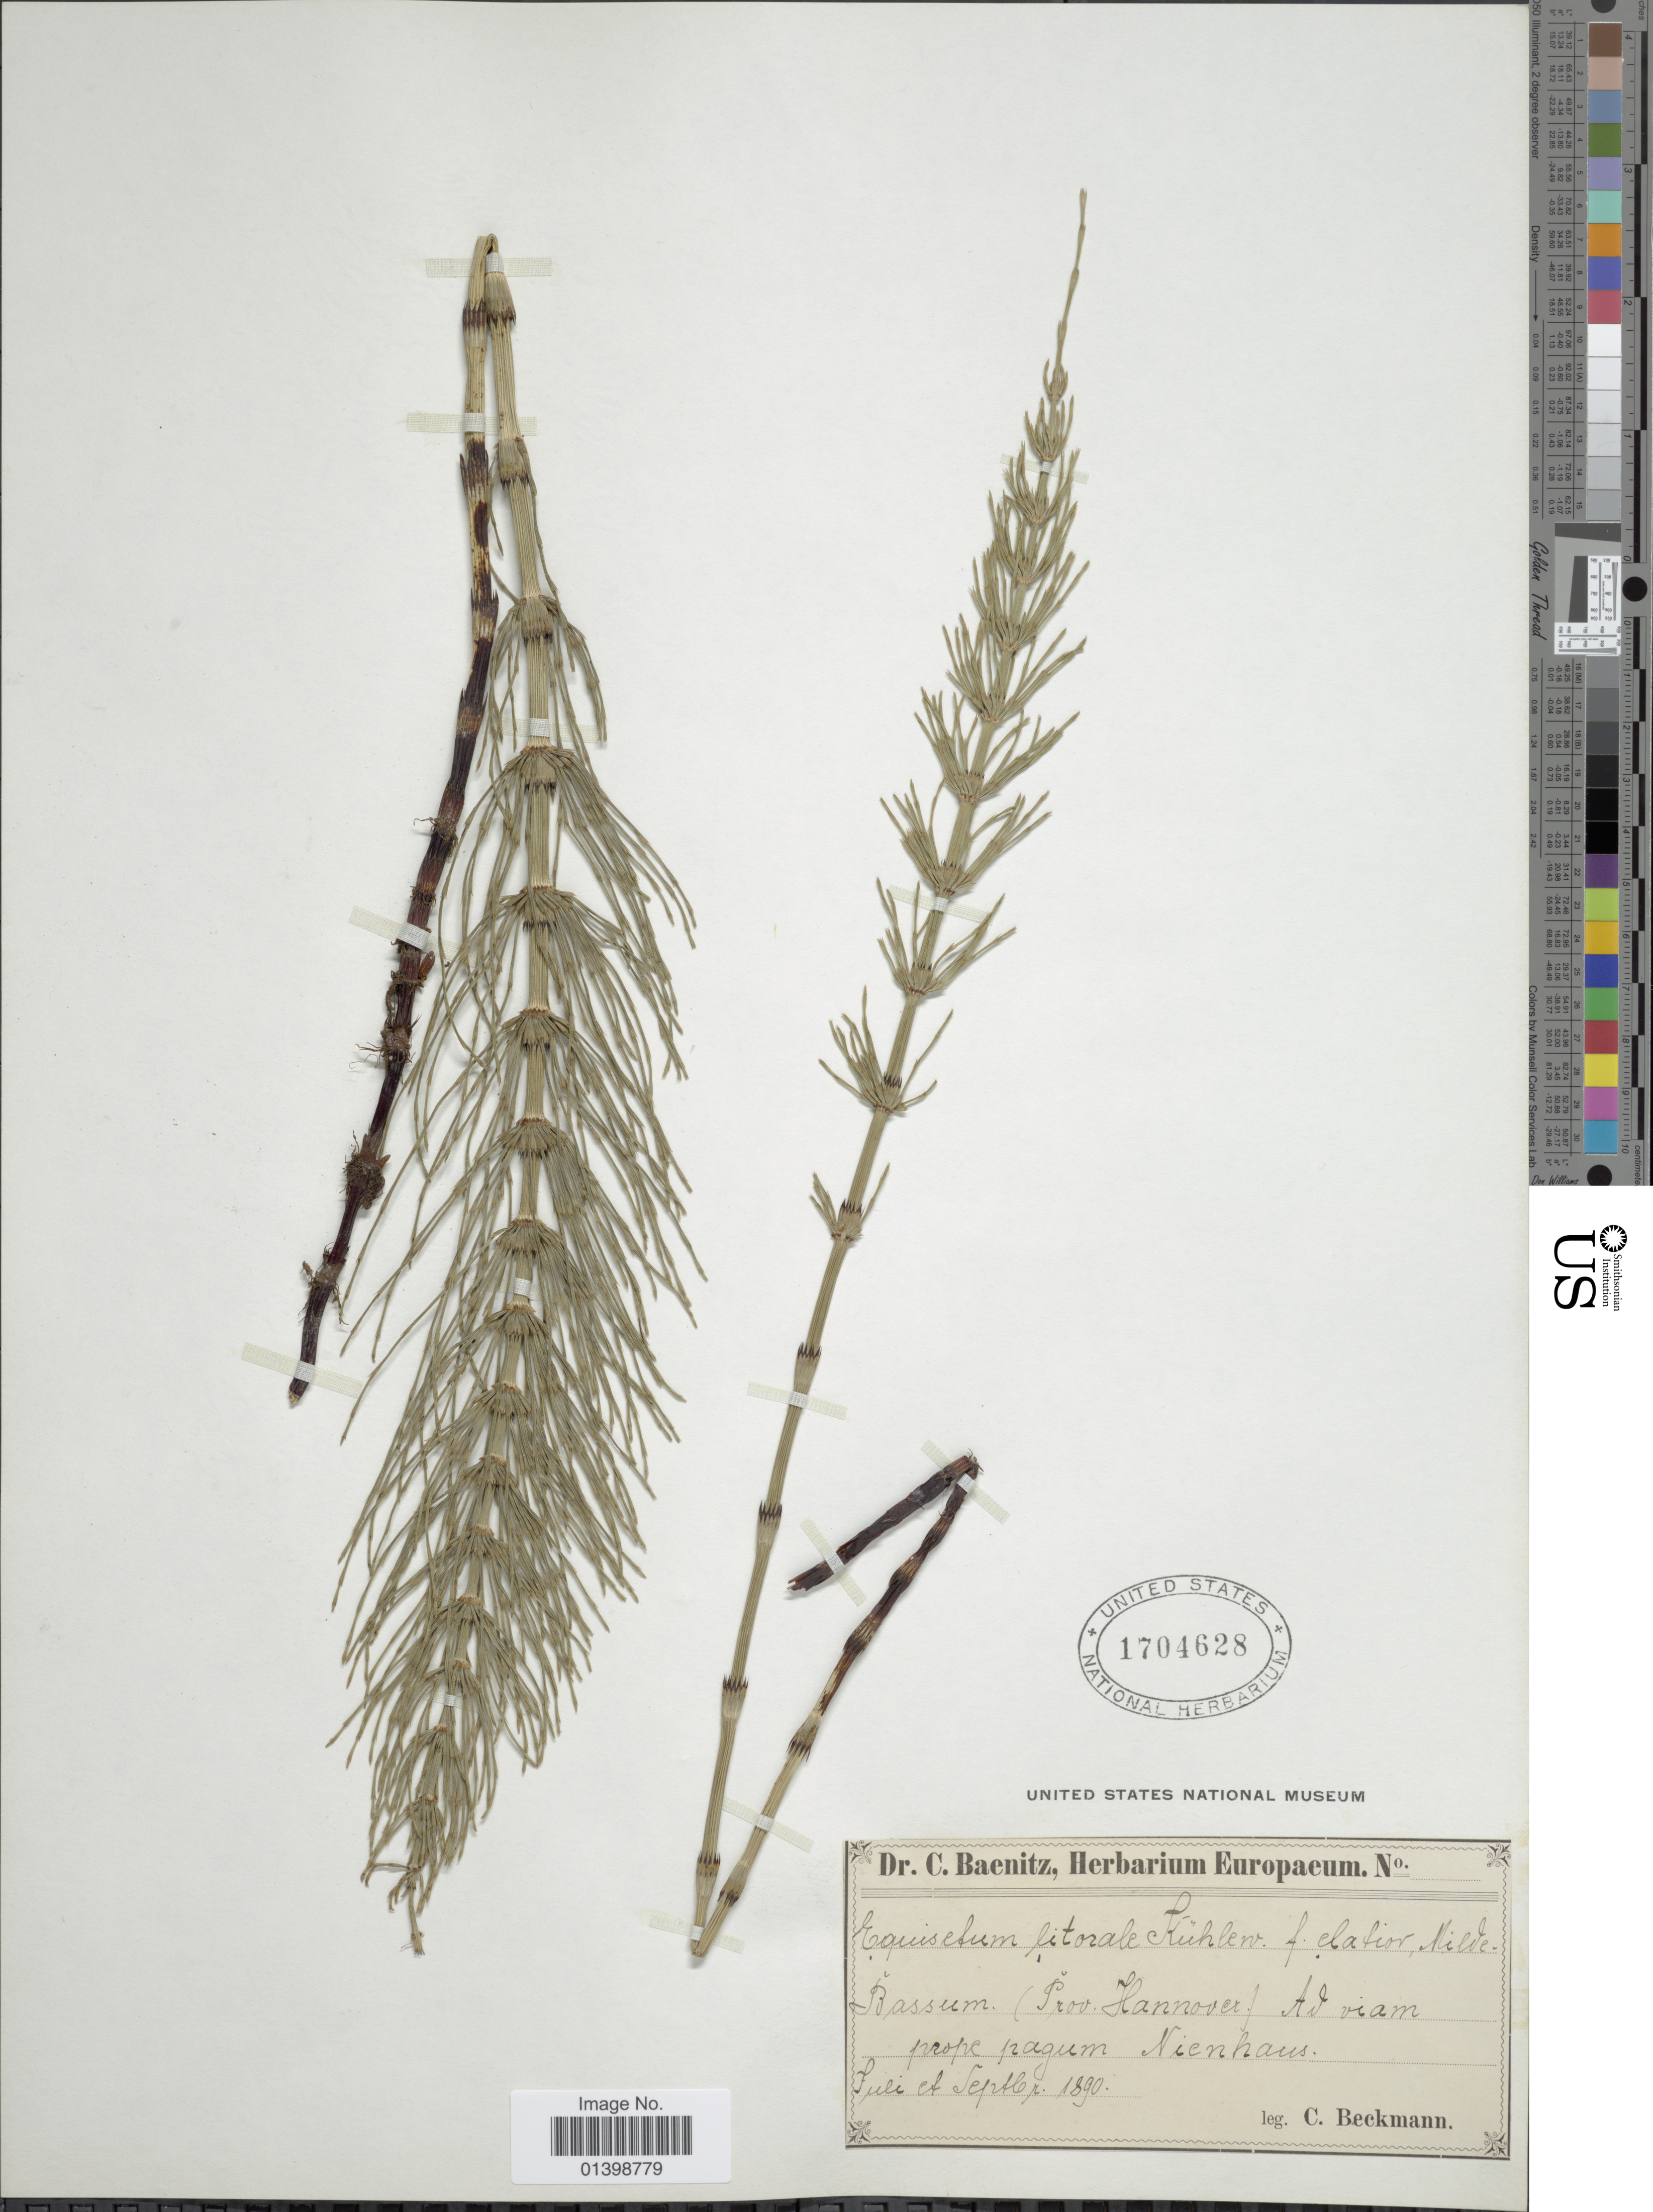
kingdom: Plantae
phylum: Tracheophyta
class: Polypodiopsida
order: Equisetales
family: Equisetaceae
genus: Equisetum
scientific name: Equisetum x litorale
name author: Kuhlw.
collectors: C. Beckmann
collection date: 1890-07/1890-09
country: Germany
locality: Bassum (Prov Hanover) Ad viam prope pagum Nienhaus [interpreted]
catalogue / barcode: US 1704628